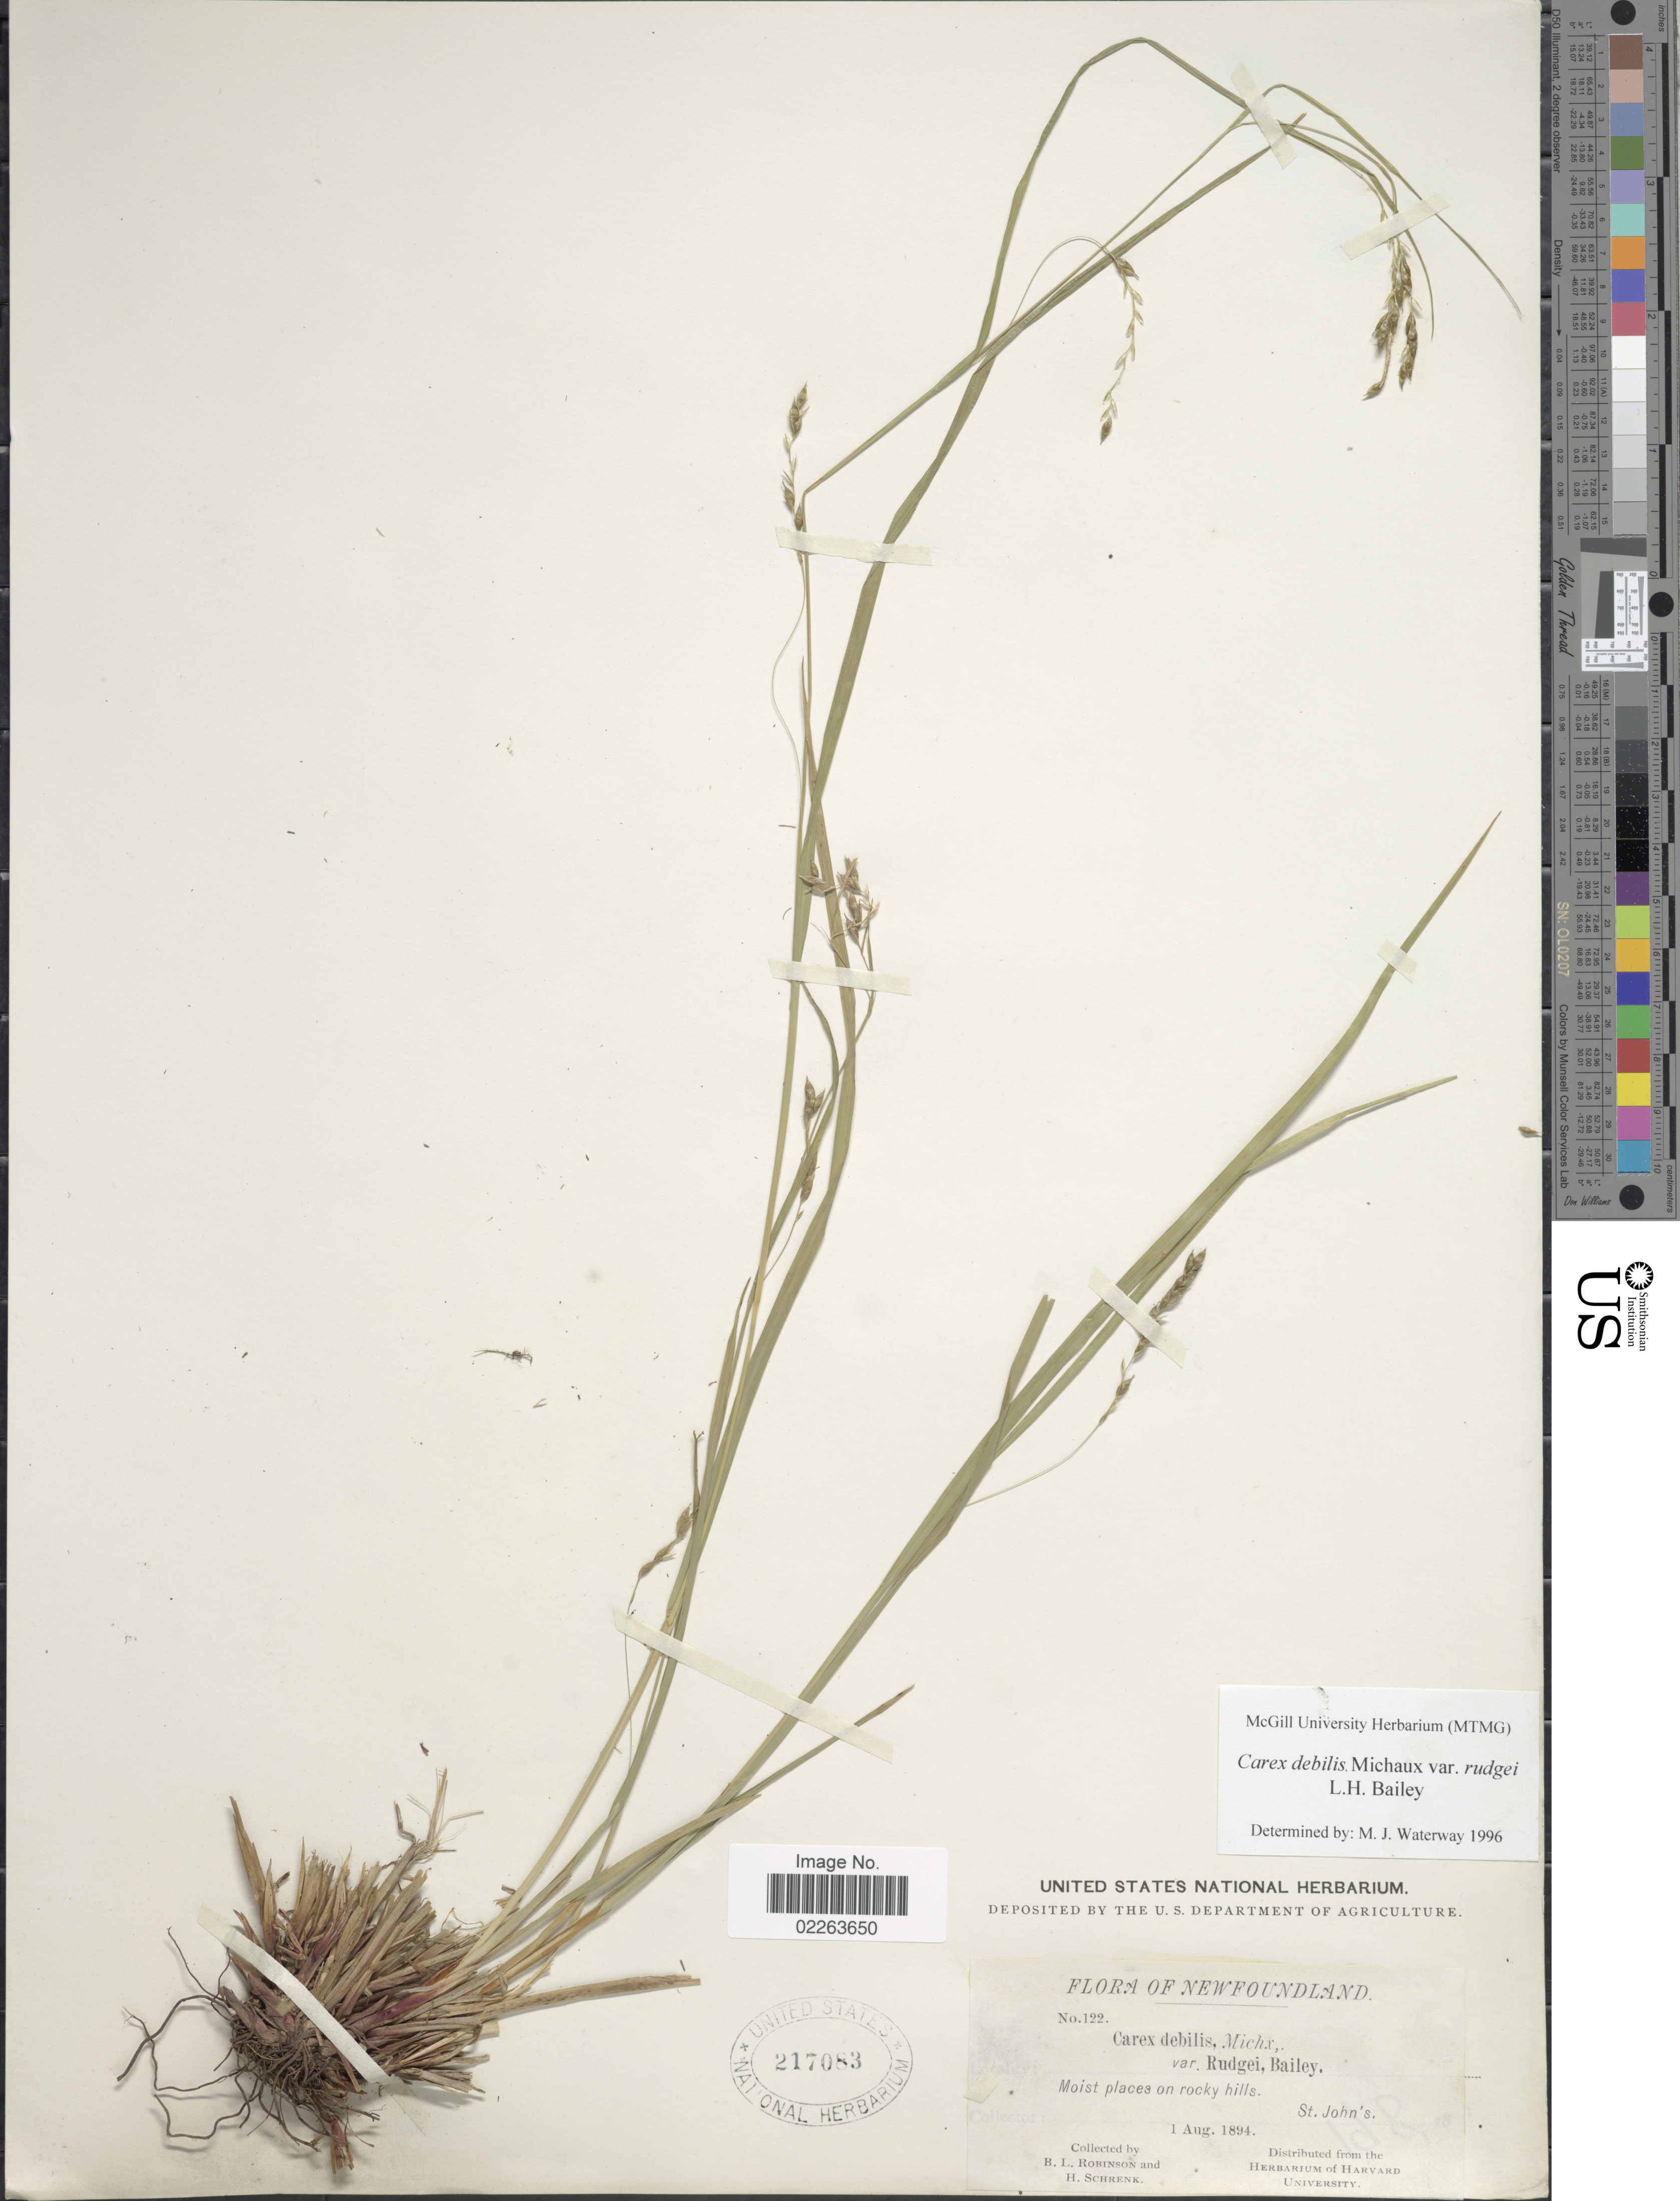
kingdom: Plantae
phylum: Tracheophyta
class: Liliopsida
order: Poales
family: Cyperaceae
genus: Carex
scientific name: Carex flexuosa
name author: Muhl. ex Willd.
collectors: B. L. Robinson & H. v. Schrenk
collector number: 122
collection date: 1894-08-01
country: Canada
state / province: Newfoundland and Labrador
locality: St. John's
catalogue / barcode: US 217083